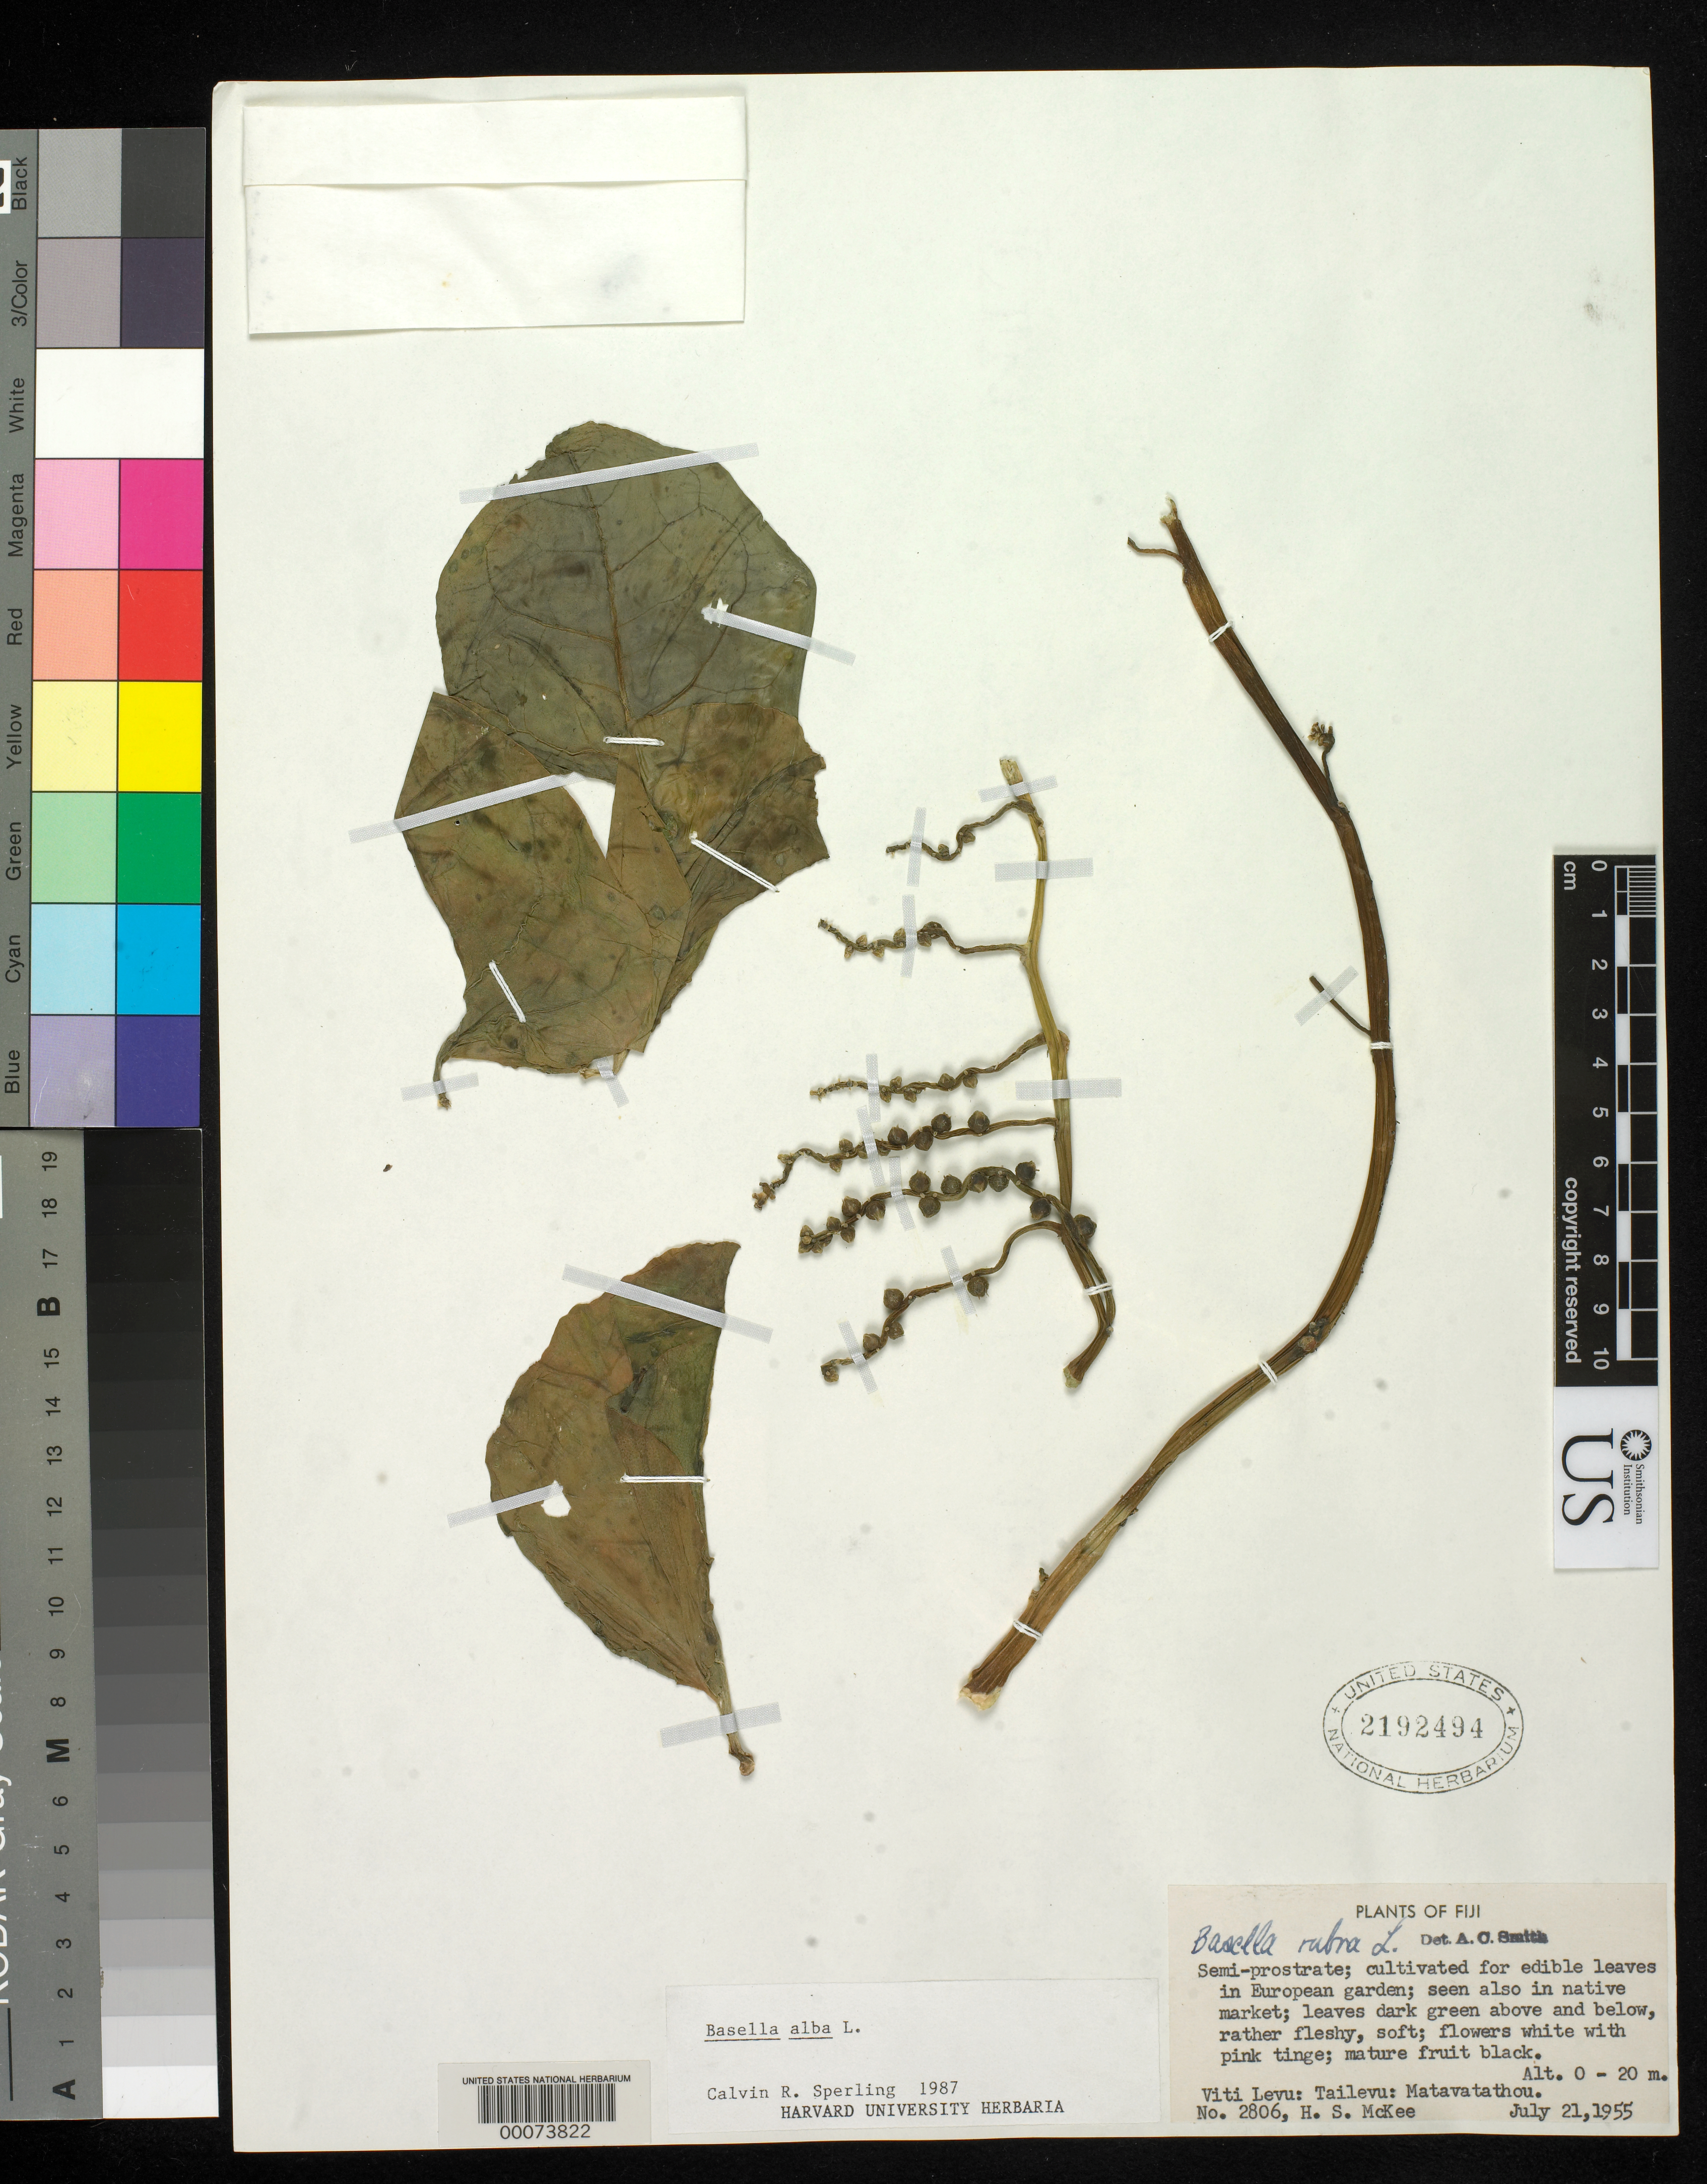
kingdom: Plantae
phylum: Tracheophyta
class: Magnoliopsida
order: Caryophyllales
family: Basellaceae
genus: Basella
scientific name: Basella alba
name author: L.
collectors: H. S. McKee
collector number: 2806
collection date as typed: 21 Jul 1955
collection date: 1955-07-21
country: Fiji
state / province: Central Division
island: Viti Levu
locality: Tailevu, Matavatathou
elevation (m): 0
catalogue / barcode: US 2192494